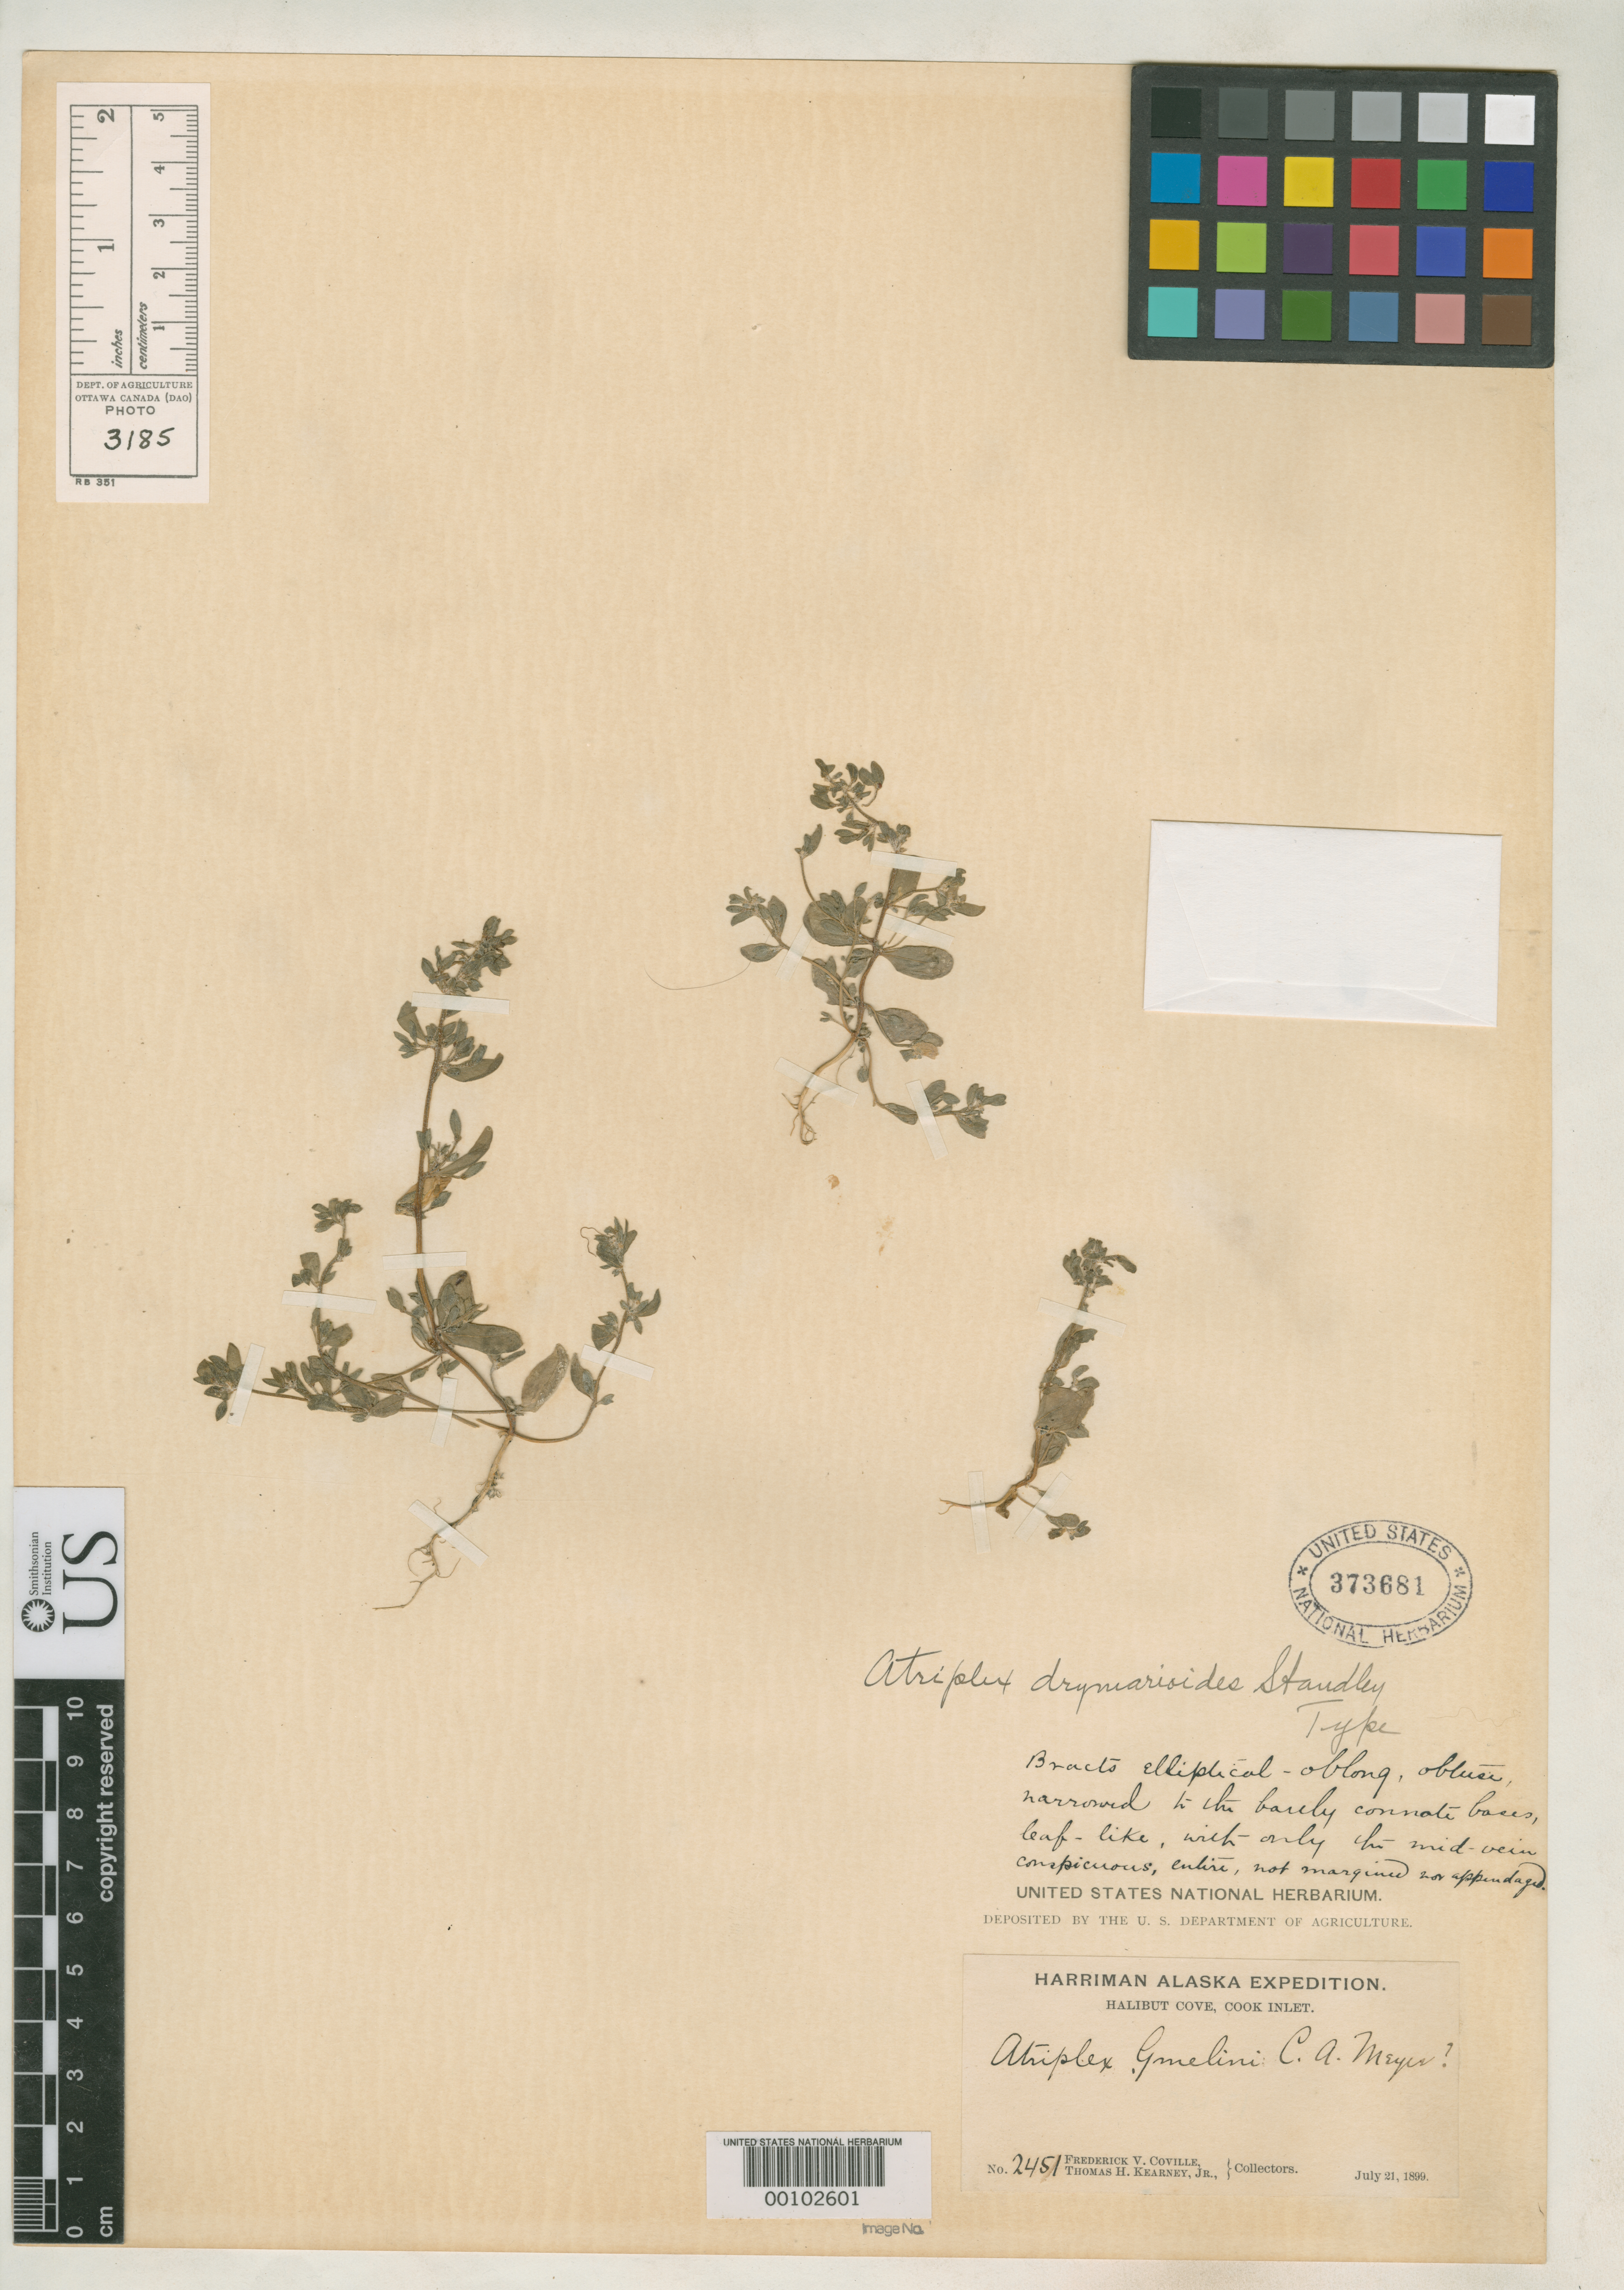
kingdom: Plantae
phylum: Tracheophyta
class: Magnoliopsida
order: Caryophyllales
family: Amaranthaceae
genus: Atriplex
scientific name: Atriplex drymarioides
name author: Standl.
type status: Holotype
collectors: F. V. Coville & T. H. Kearney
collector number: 2451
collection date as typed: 21 Jul 1899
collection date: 1899-07-21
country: United States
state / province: Alaska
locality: Halibut Cove, Cook Inlet.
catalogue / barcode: US 373681